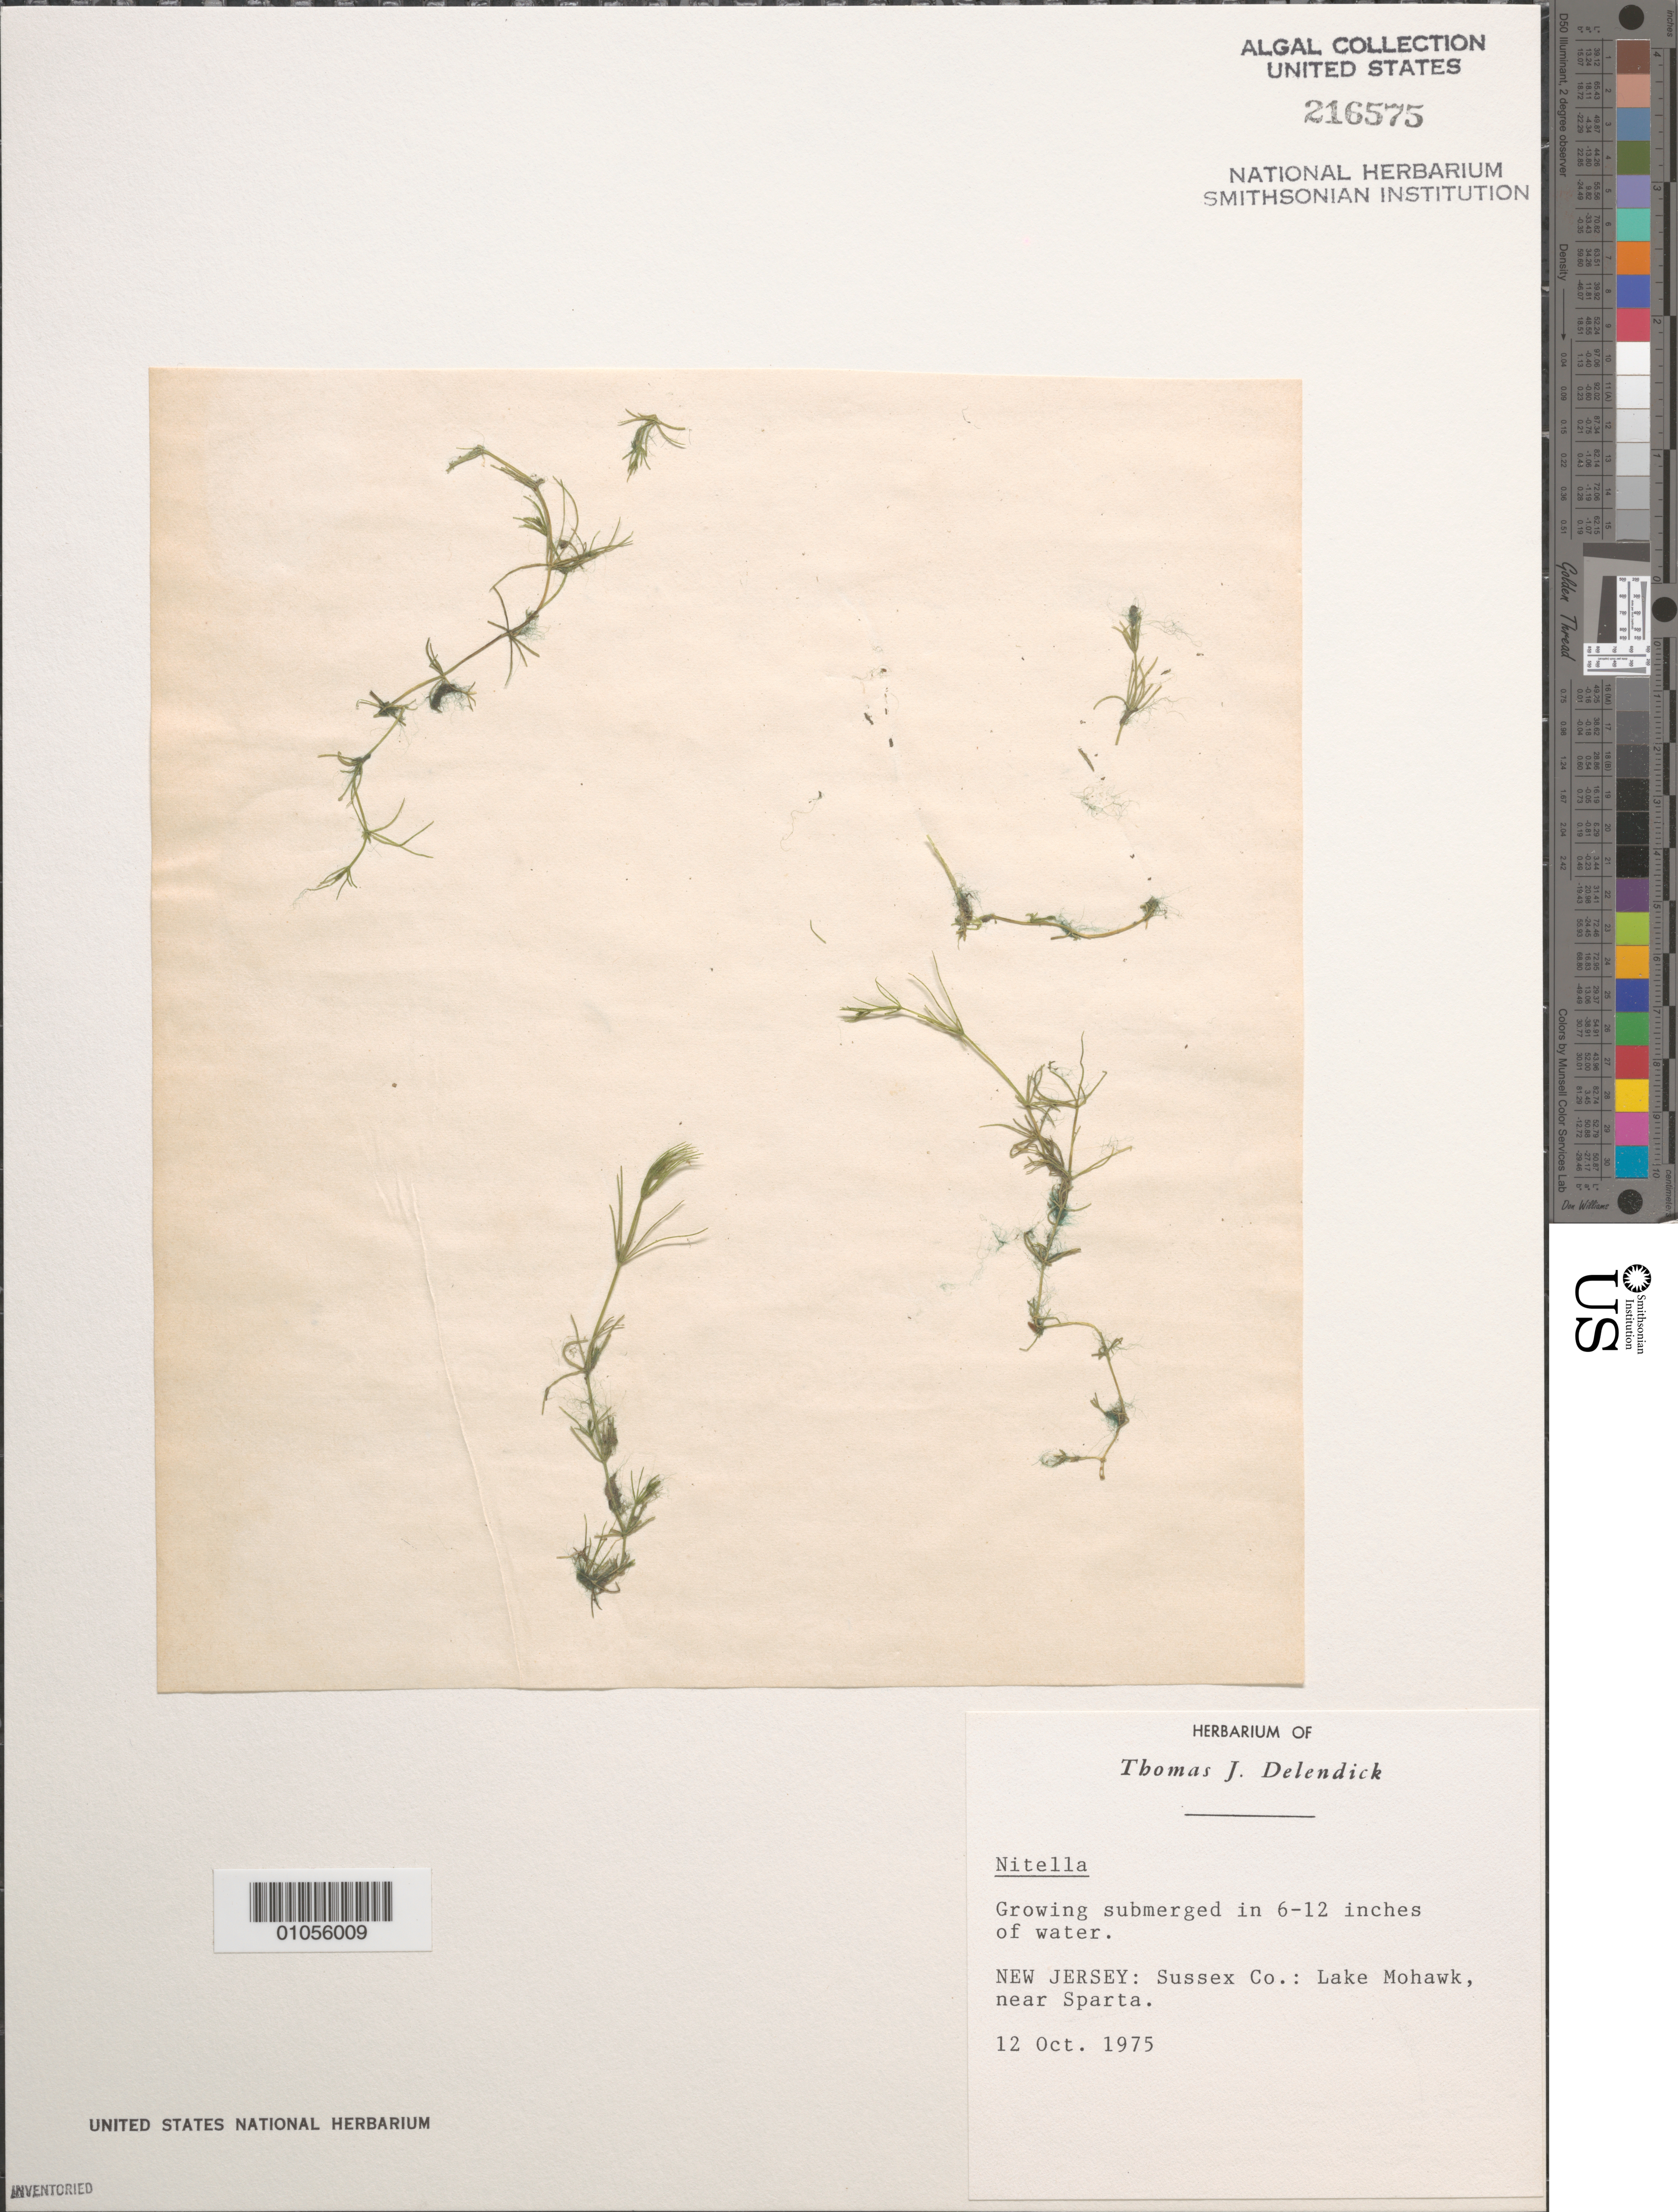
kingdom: Plantae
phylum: Charophyta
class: Charophyceae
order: Charales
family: Characeae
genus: Nitella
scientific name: Nitella sp.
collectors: T. Delendick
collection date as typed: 12 Oct 1975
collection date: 1975-10-12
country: United States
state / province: New Jersey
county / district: Sussex County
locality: Lake Mohawk, near Sparta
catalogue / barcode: US 216575